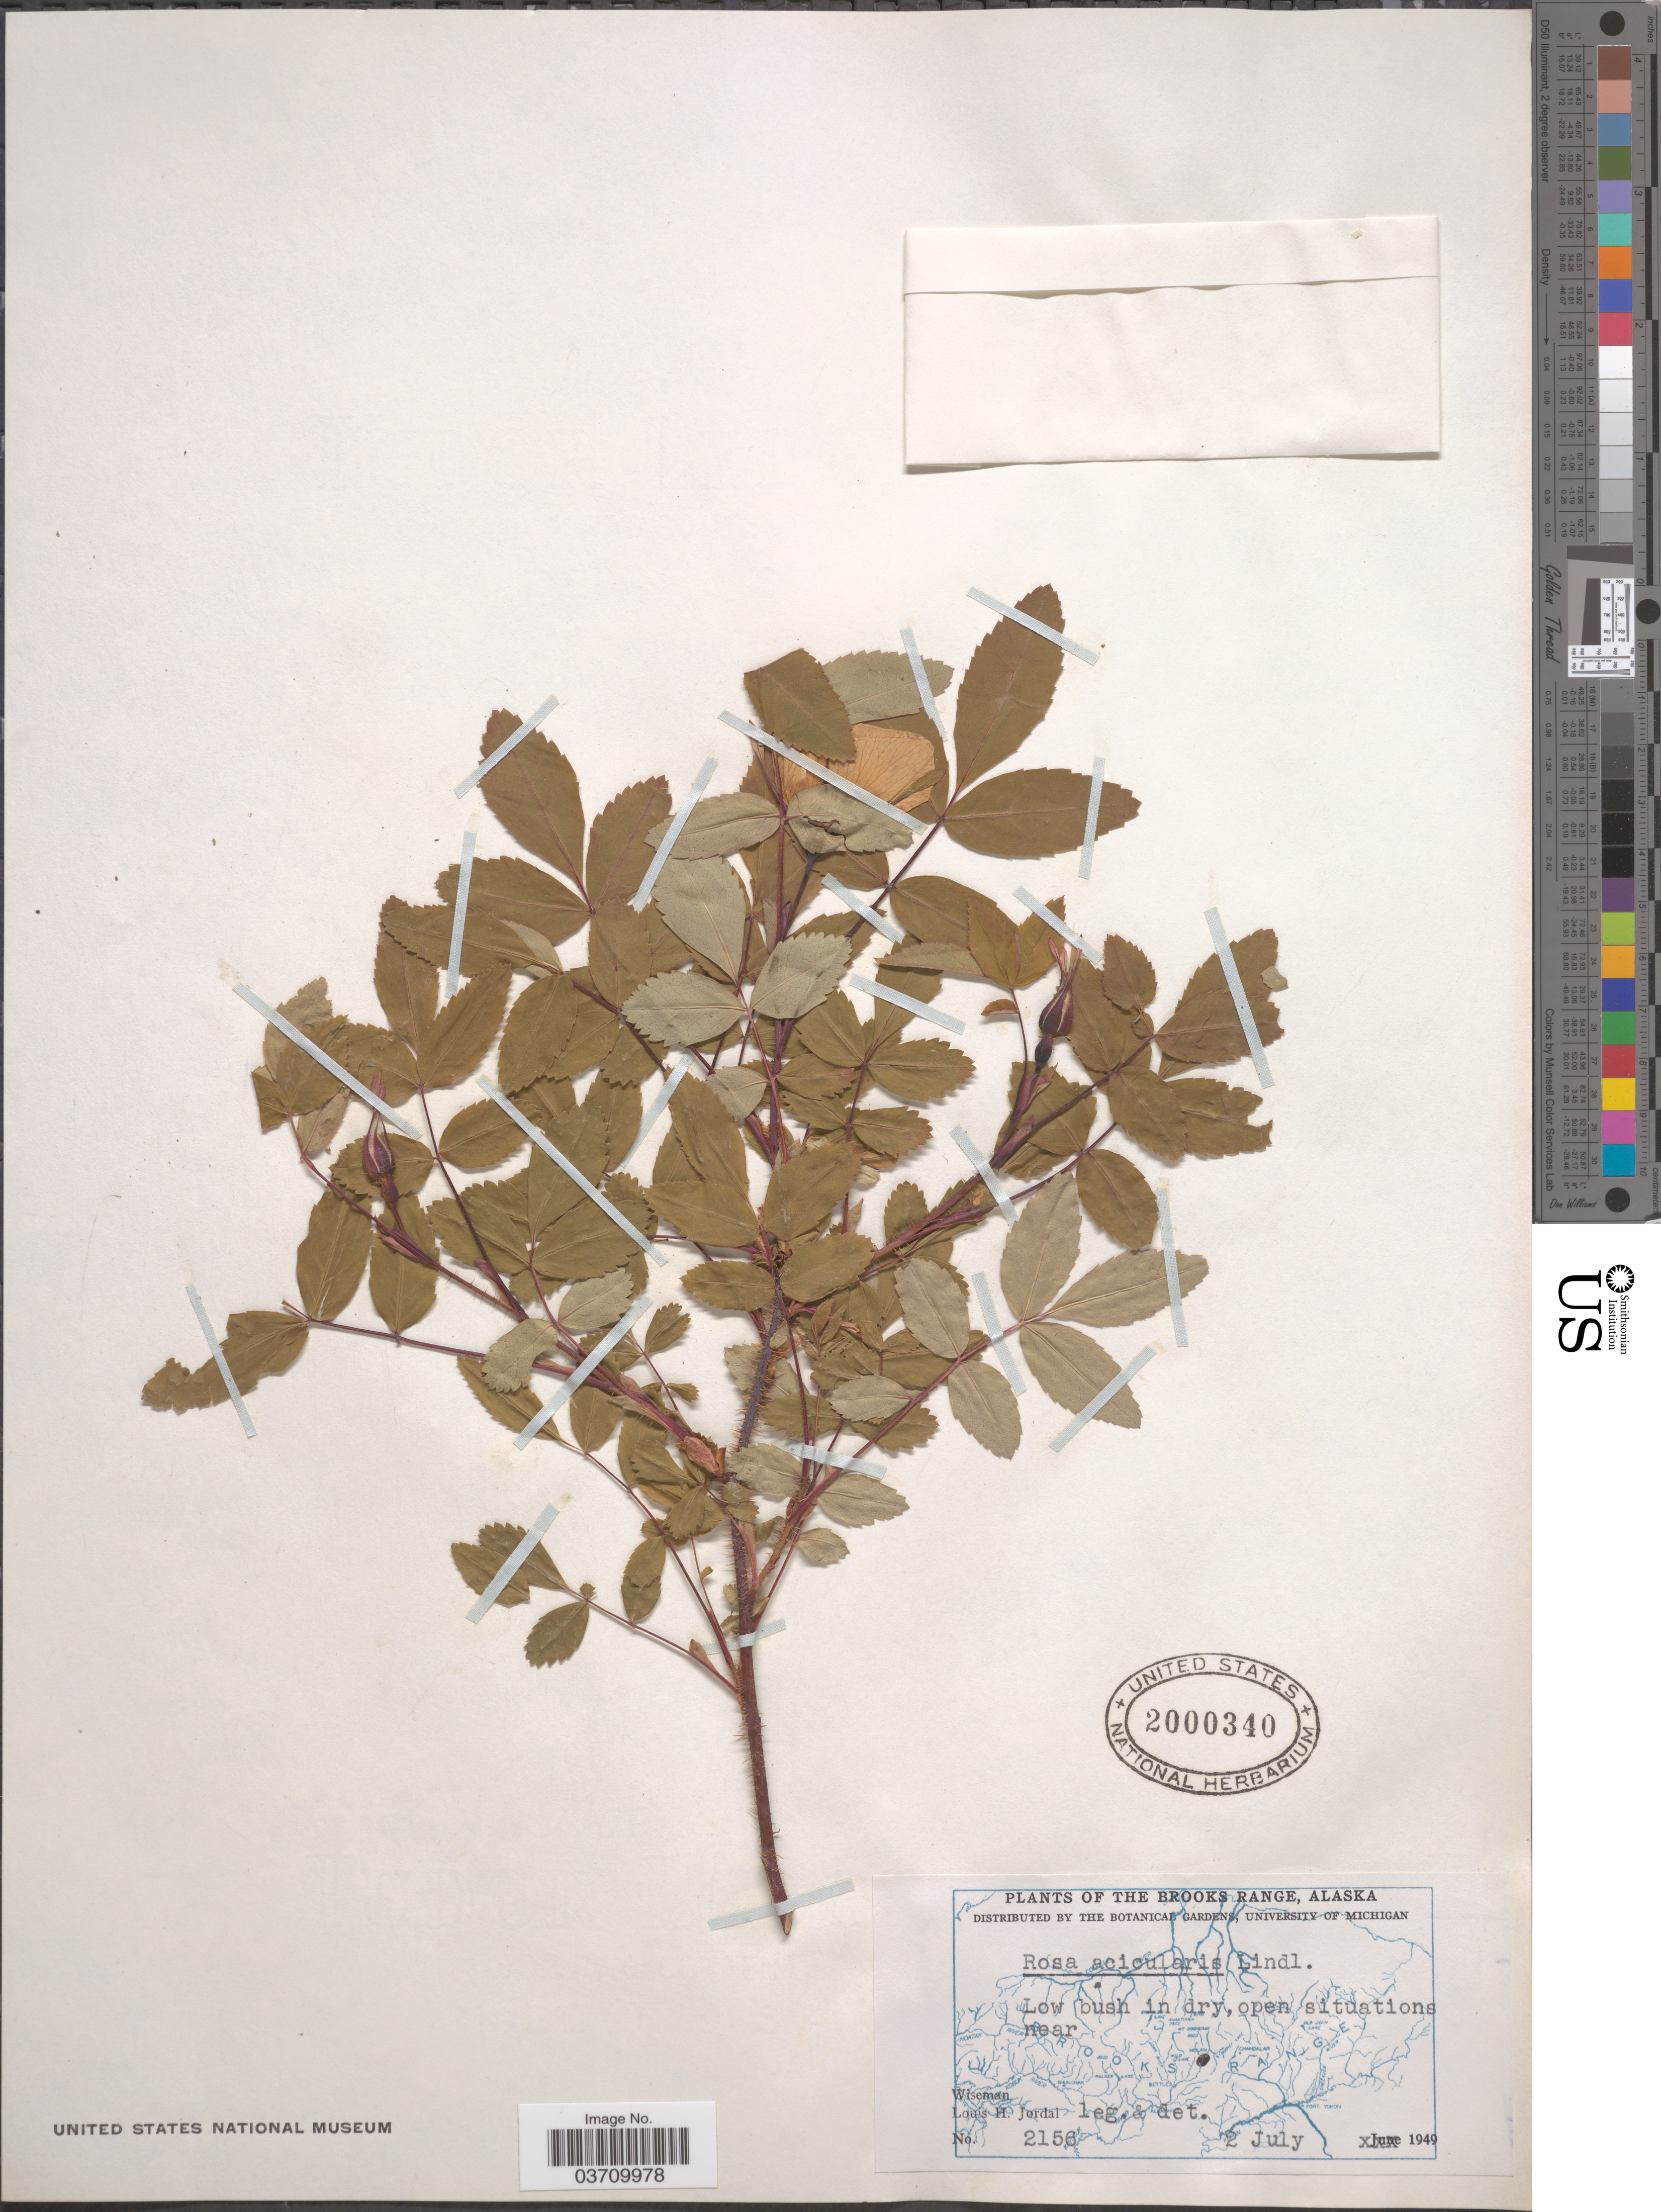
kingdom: Plantae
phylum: Tracheophyta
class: Magnoliopsida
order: Rosales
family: Rosaceae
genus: Rosa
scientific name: Rosa acicularis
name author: Lindl.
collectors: L. Jordal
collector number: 2156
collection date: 1949-07-02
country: United States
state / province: Alaska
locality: The Brooks Range. Near Wiseman.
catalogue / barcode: US 2000340